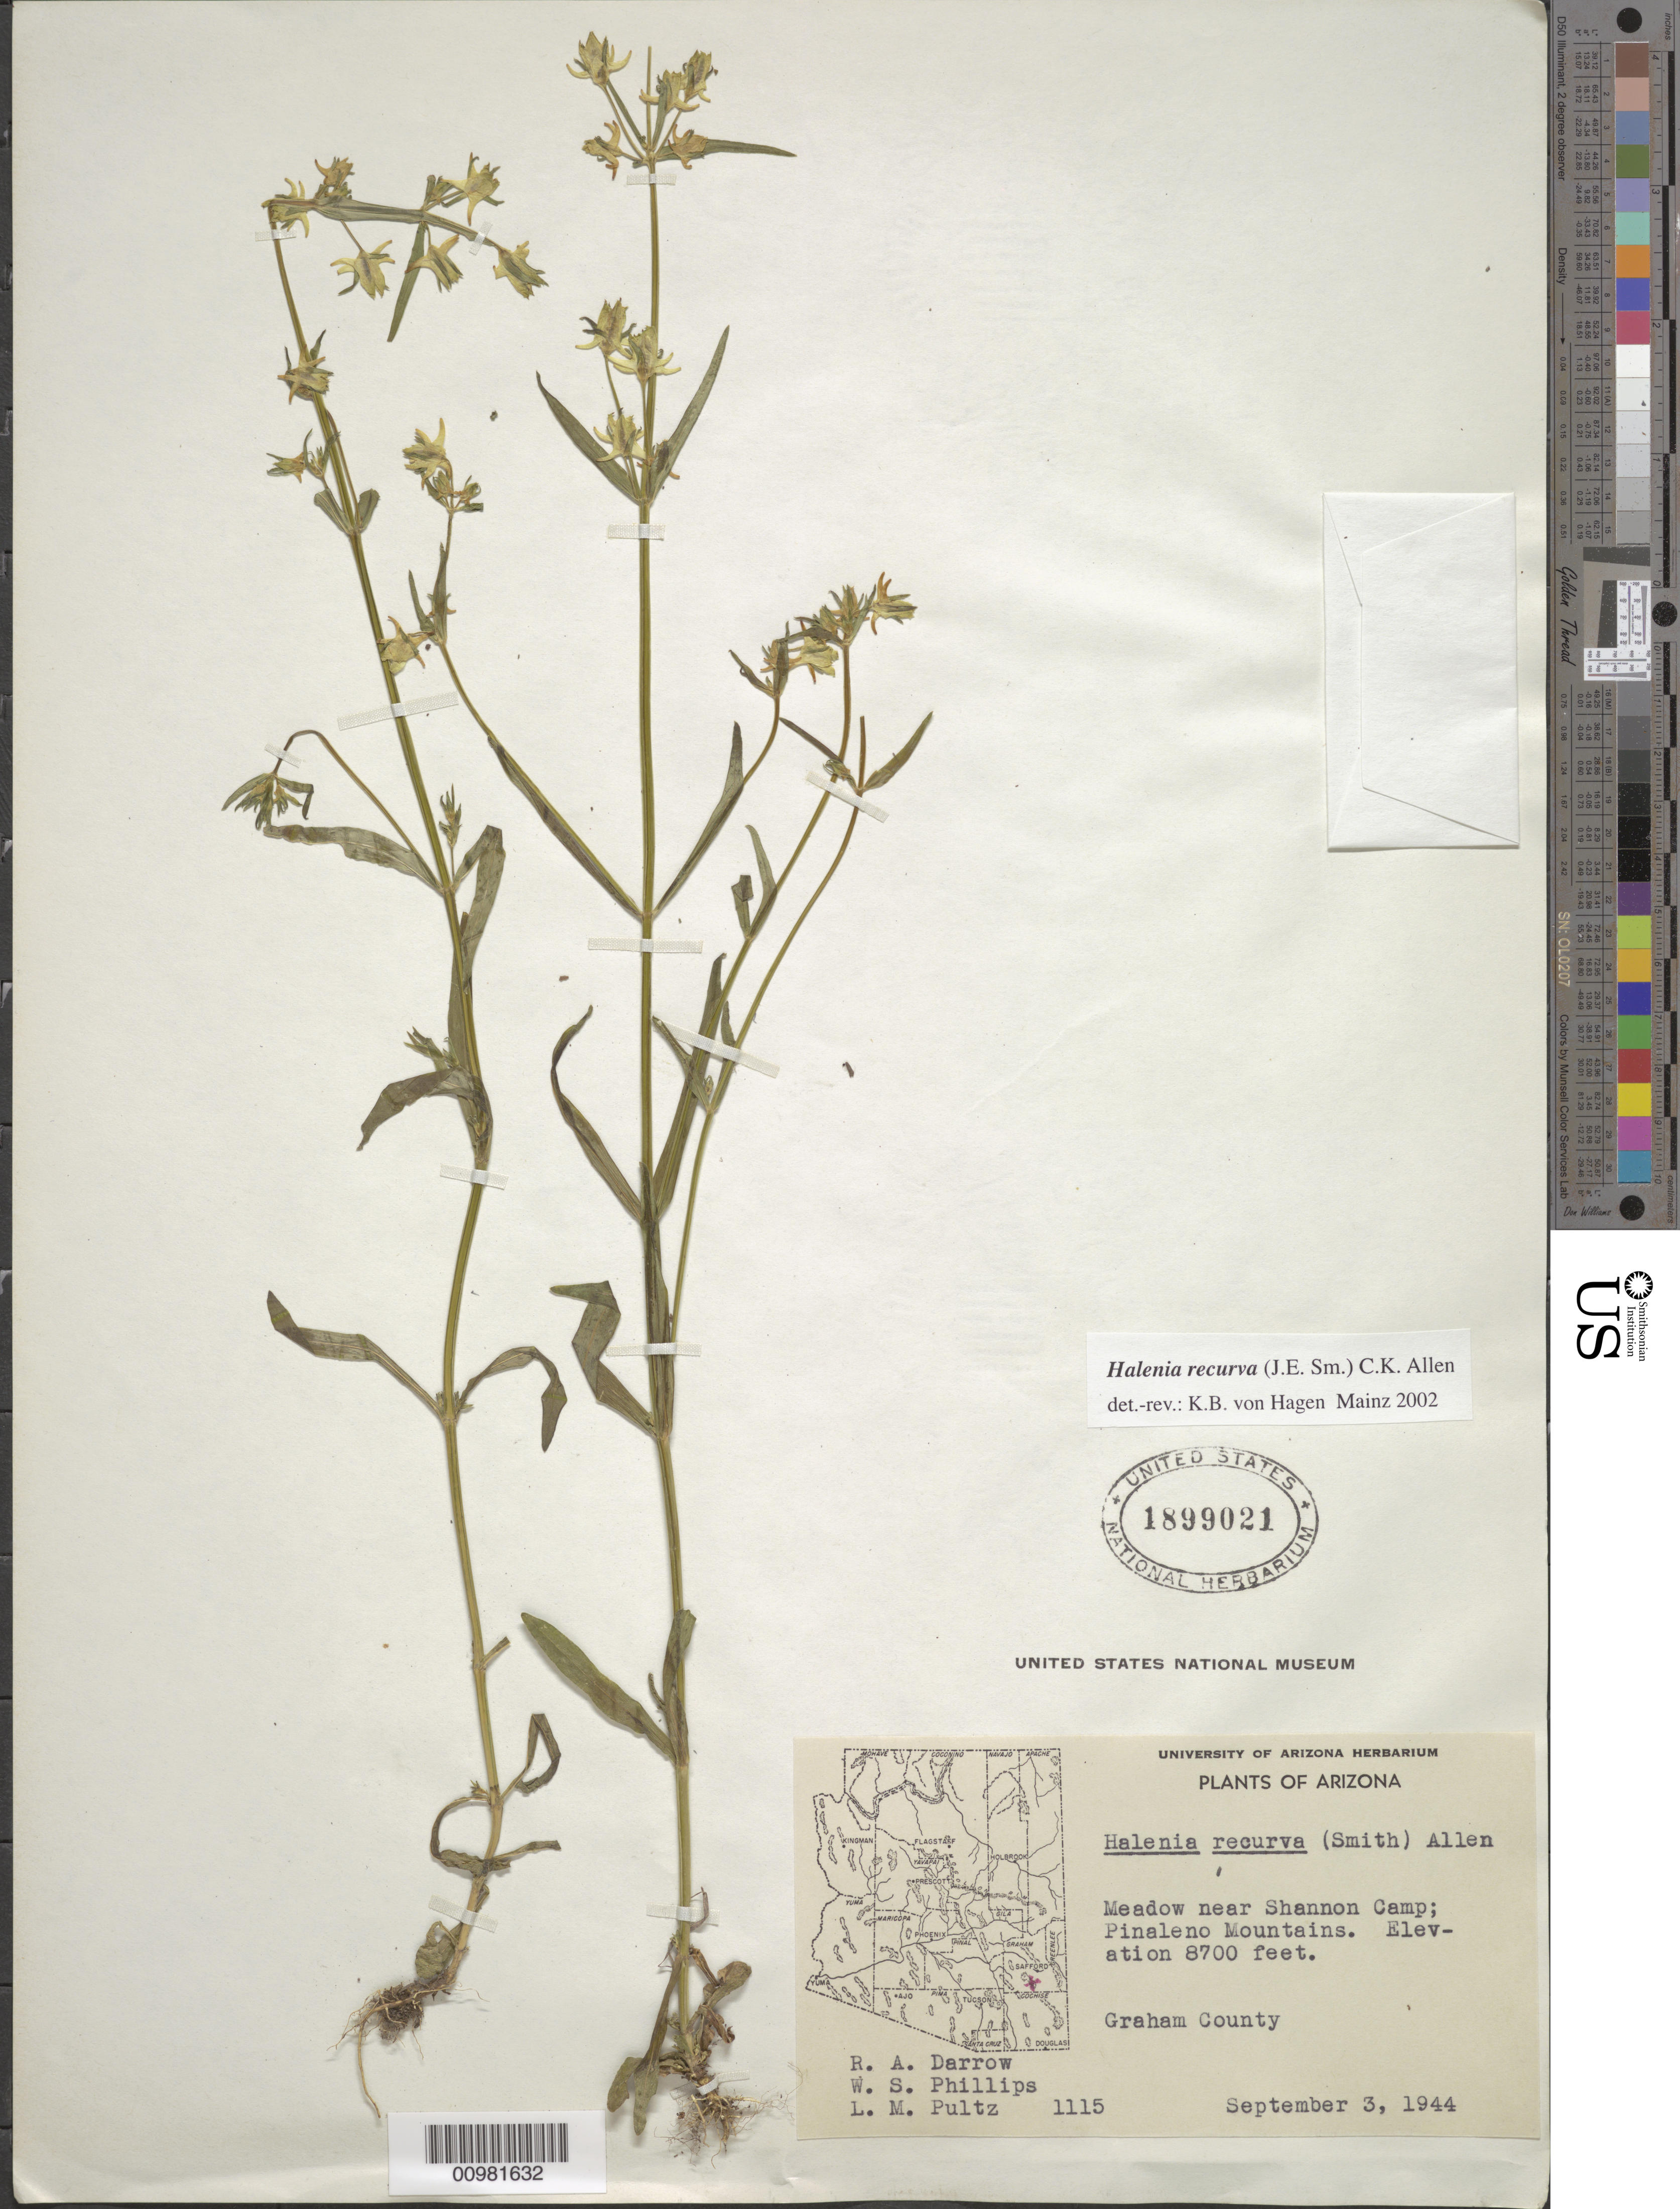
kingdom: Plantae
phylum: Tracheophyta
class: Magnoliopsida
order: Gentianales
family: Gentianaceae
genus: Halenia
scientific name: Halenia recurva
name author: (Sm.) C.K. Allen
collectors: R. A. Darrow & W. S. Phillips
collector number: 1115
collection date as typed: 03 Sep 1944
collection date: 1944-09-03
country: United States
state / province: Arizona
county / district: Graham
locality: Pinaleno Mts, Meadow near Shannon Camp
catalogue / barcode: US 1899021